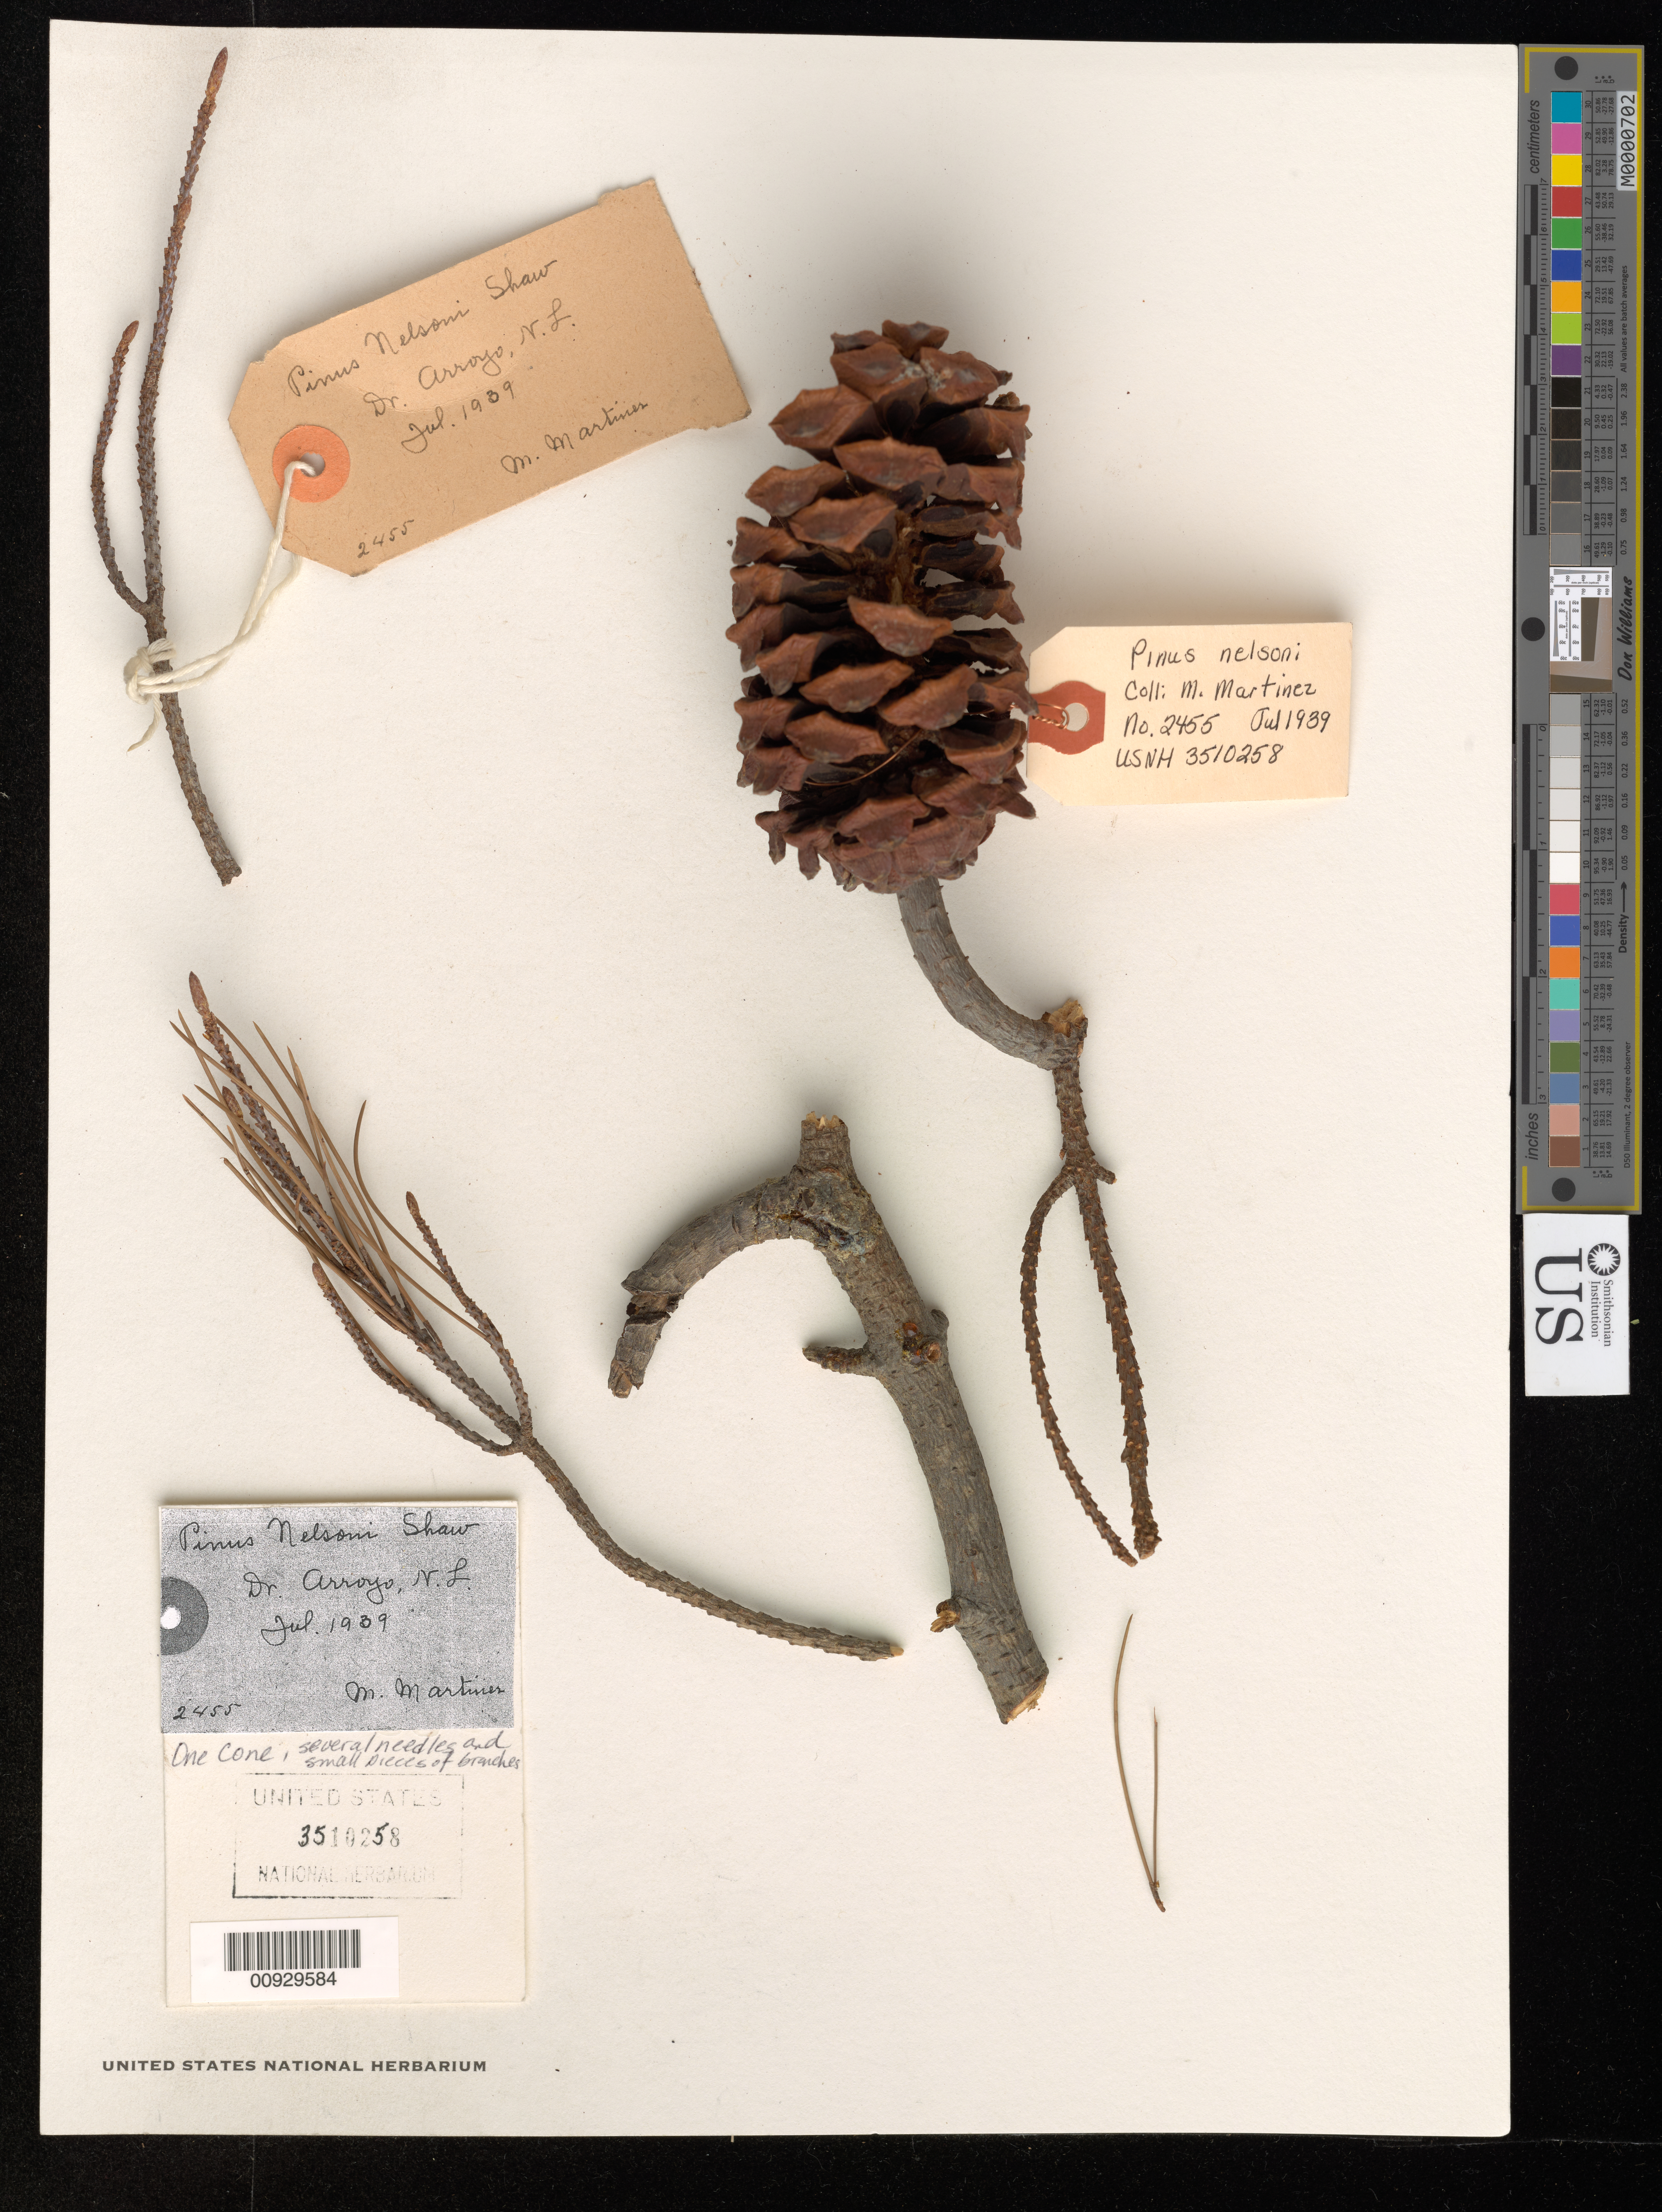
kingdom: Plantae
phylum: Tracheophyta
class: Pinopsida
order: Pinales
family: Pinaceae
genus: Pinus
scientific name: Pinus nelsonii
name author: Shaw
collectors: M. Martinez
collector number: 2455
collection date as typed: Jul 1939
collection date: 1939-07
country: Mexico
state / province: Nuevo León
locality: Dr. Arroyo.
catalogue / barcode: US 3510258